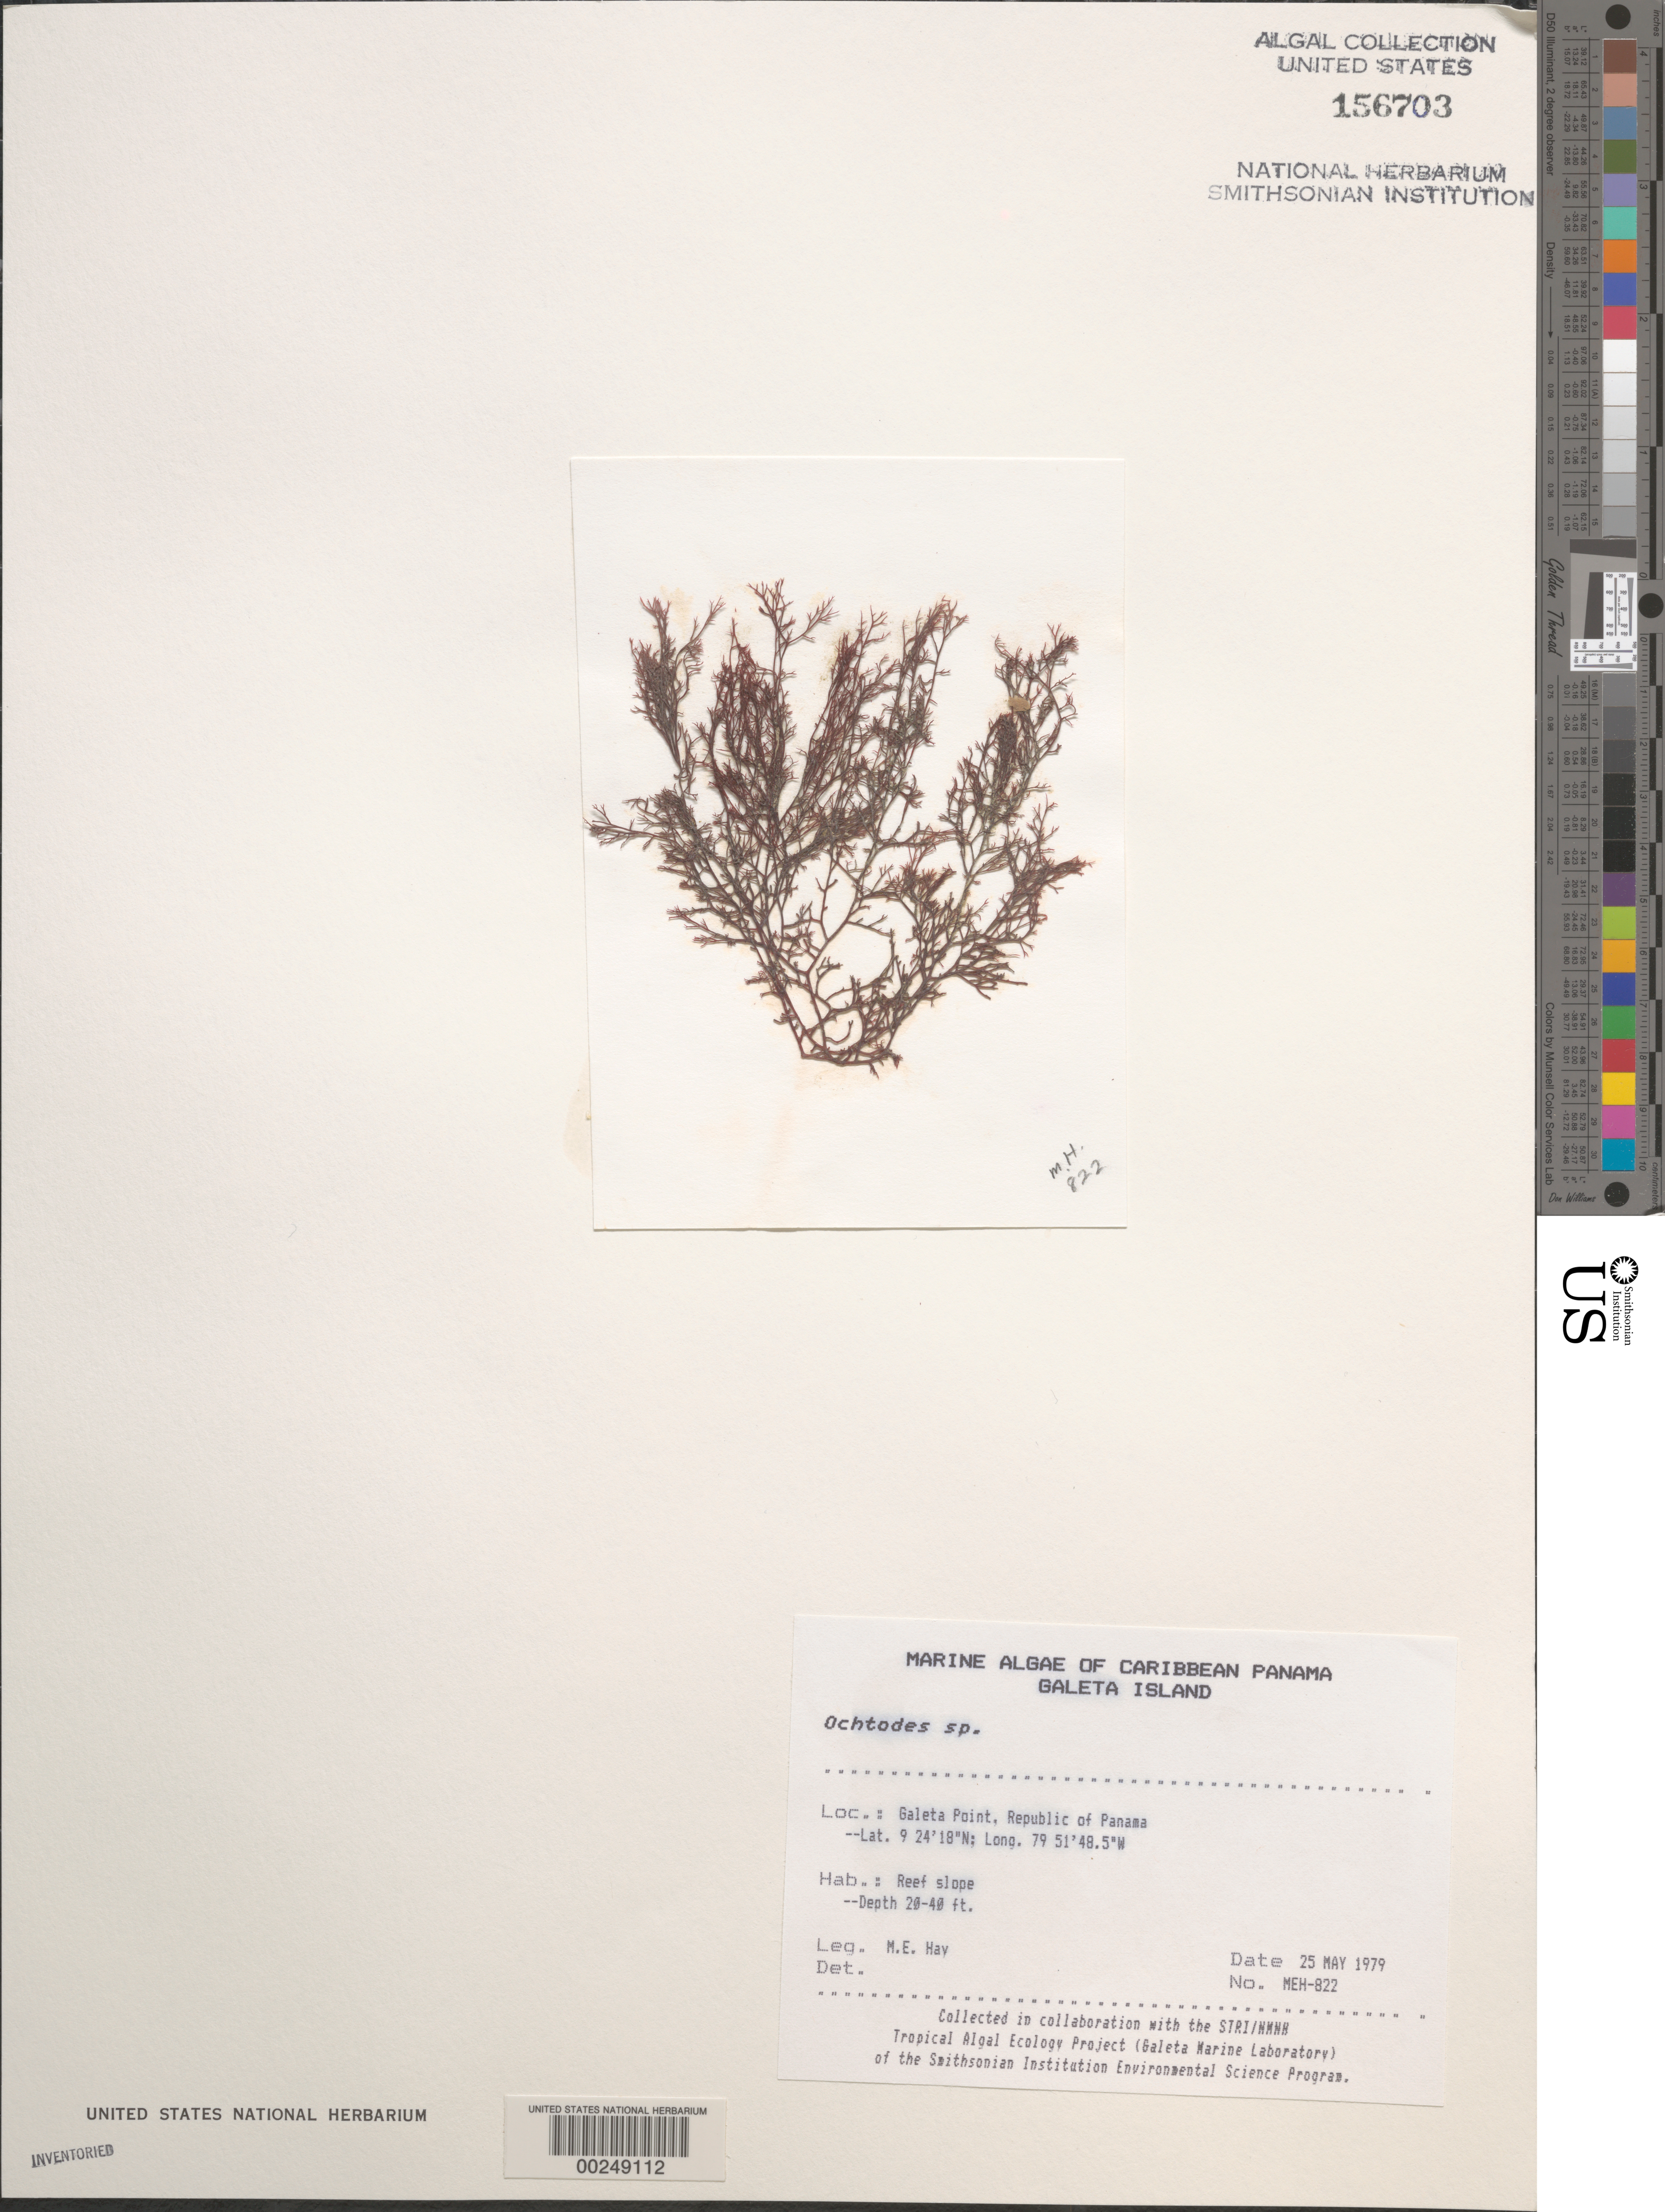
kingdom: Plantae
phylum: Rhodophyta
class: Florideophyceae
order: Gigartinales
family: Rhizophyllidaceae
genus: Ochtodes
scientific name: Ochtodes sp.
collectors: M. E. Hay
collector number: MEH-822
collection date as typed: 25 May 1979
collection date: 1979-05-25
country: Panama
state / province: Colón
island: Galeta Island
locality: Galeta Point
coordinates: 9 24' 18" N, 79 51' 48.5" W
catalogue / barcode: US 156703